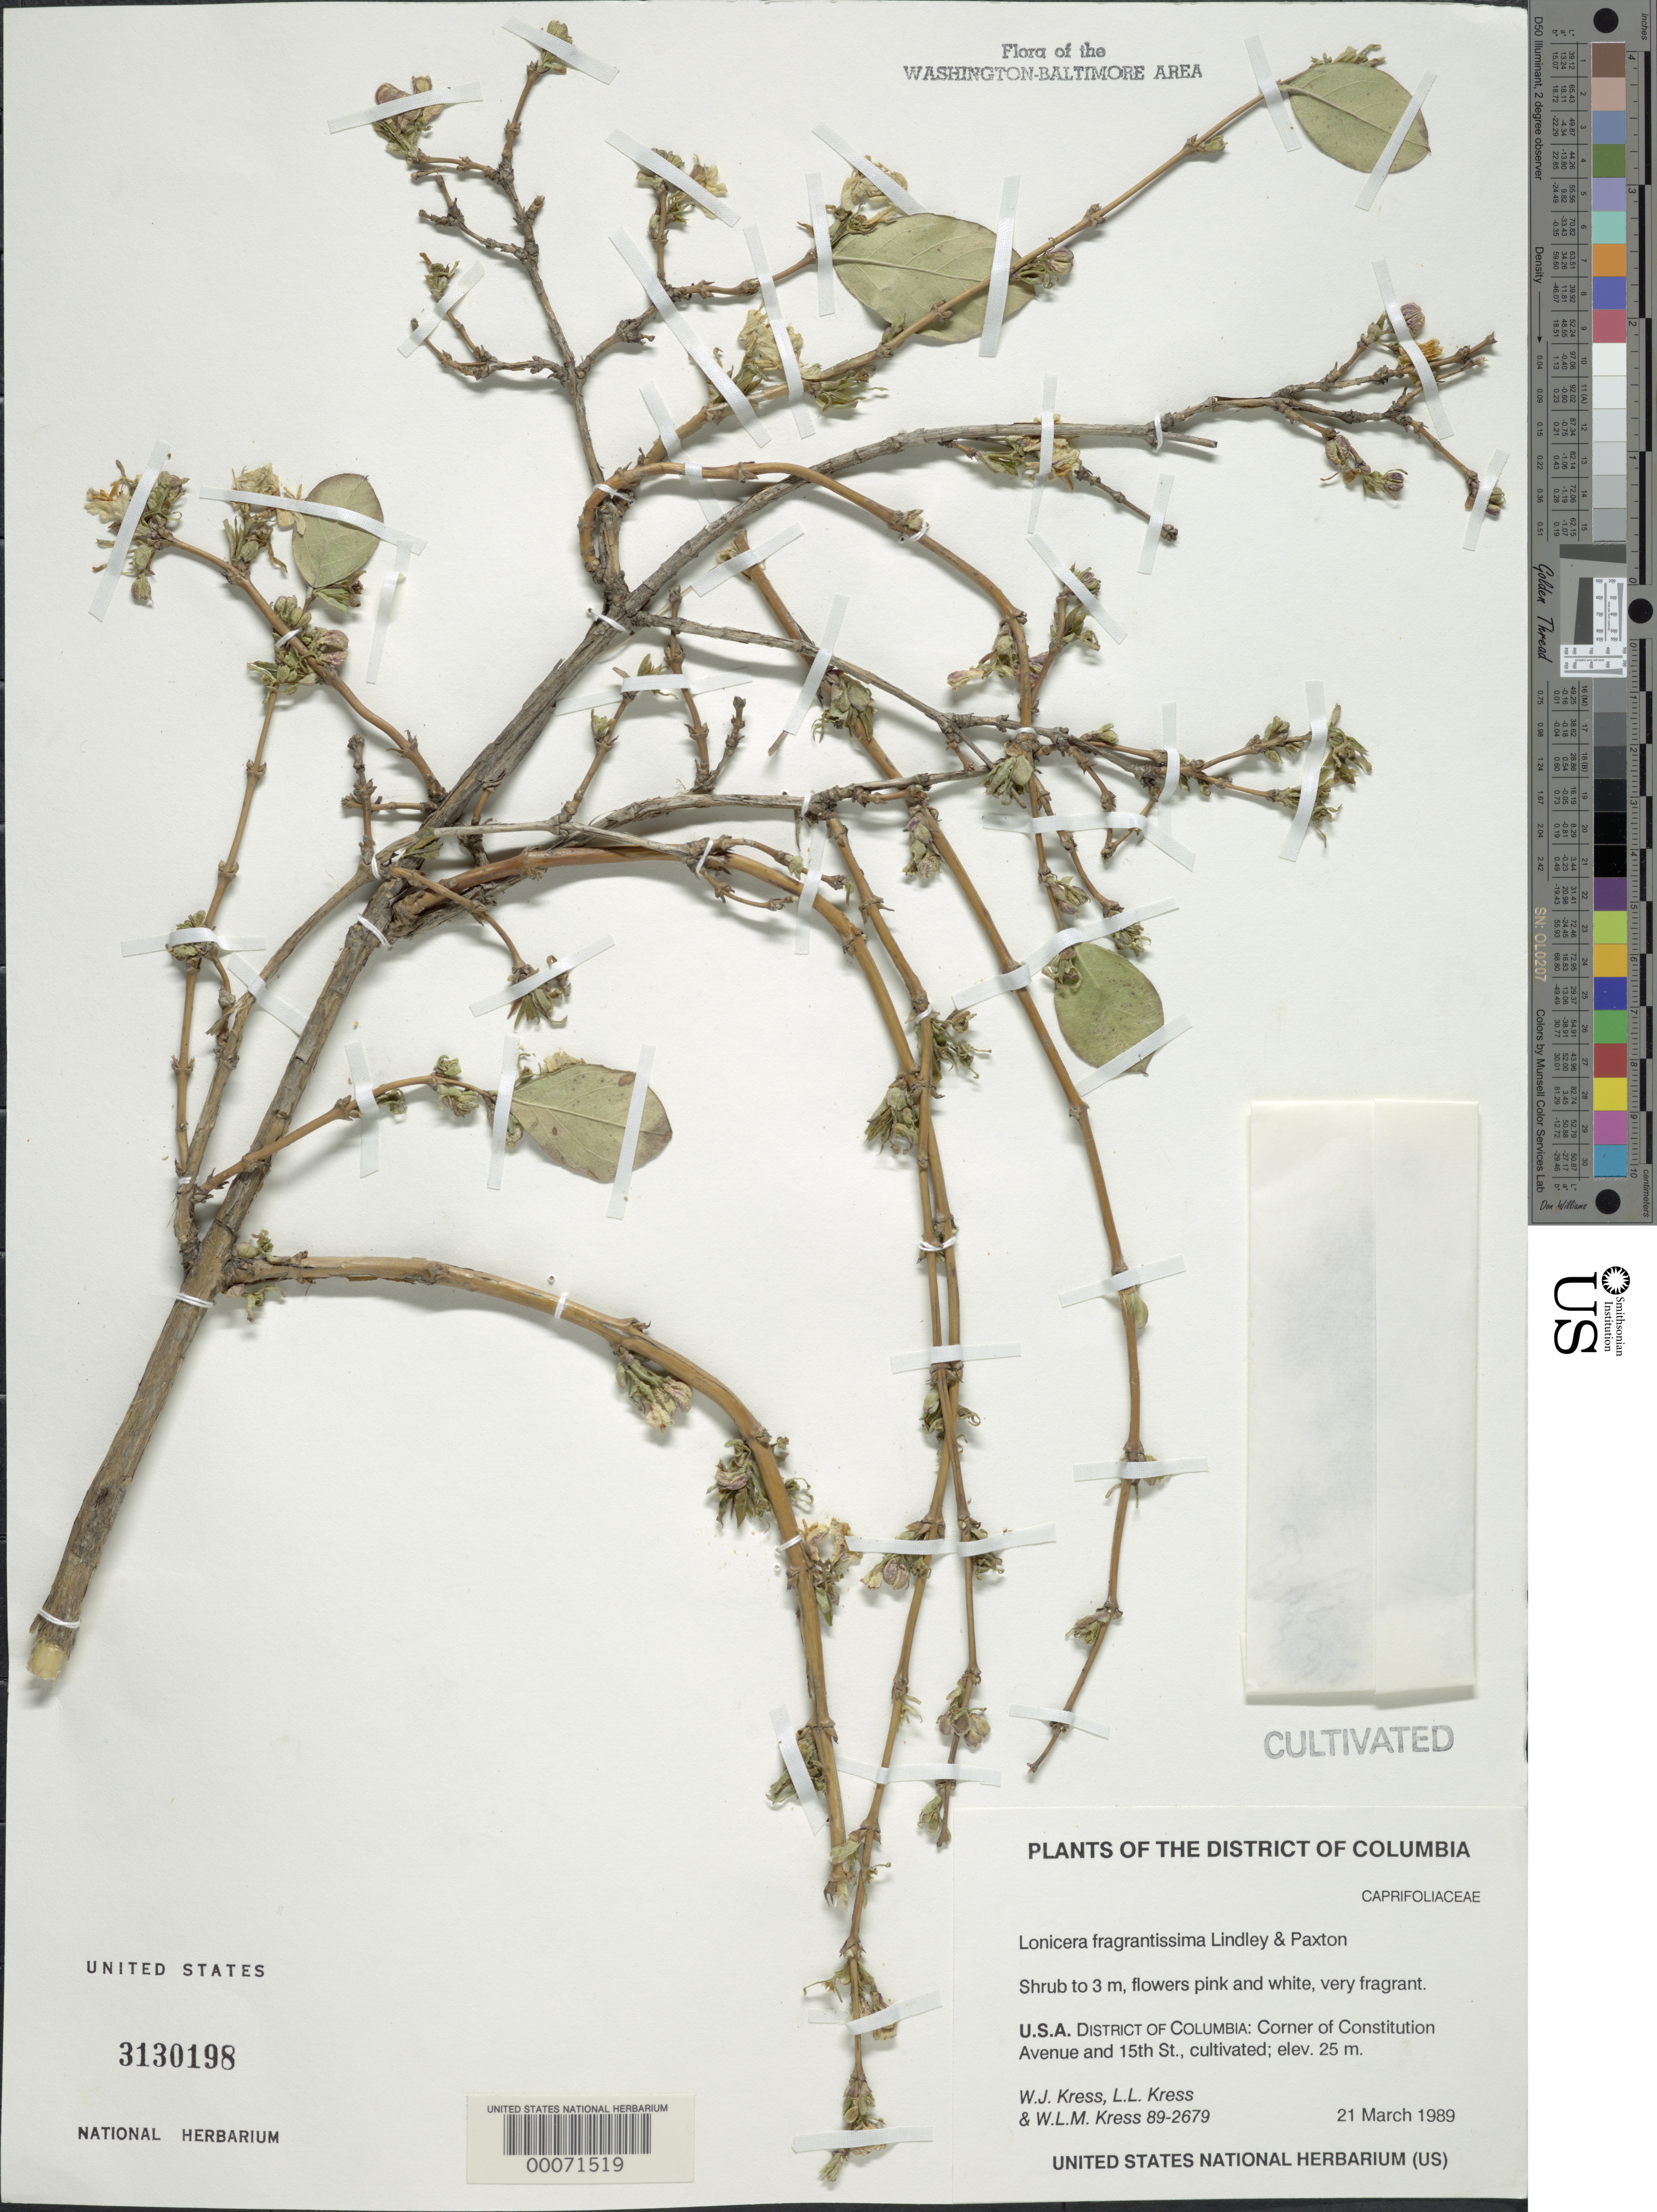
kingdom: Plantae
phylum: Tracheophyta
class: Magnoliopsida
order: Dipsacales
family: Caprifoliaceae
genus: Lonicera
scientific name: Lonicera fragrantissima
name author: Lindl. & Paxt.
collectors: W. J. Kress, L. L. Kress & W. L. M. Kress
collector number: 89-2679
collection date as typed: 21 Mar 1989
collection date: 1989-03-21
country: United States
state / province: District of Columbia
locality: corner of Constitution Avenue and 15th Street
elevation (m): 25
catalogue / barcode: US 3130198